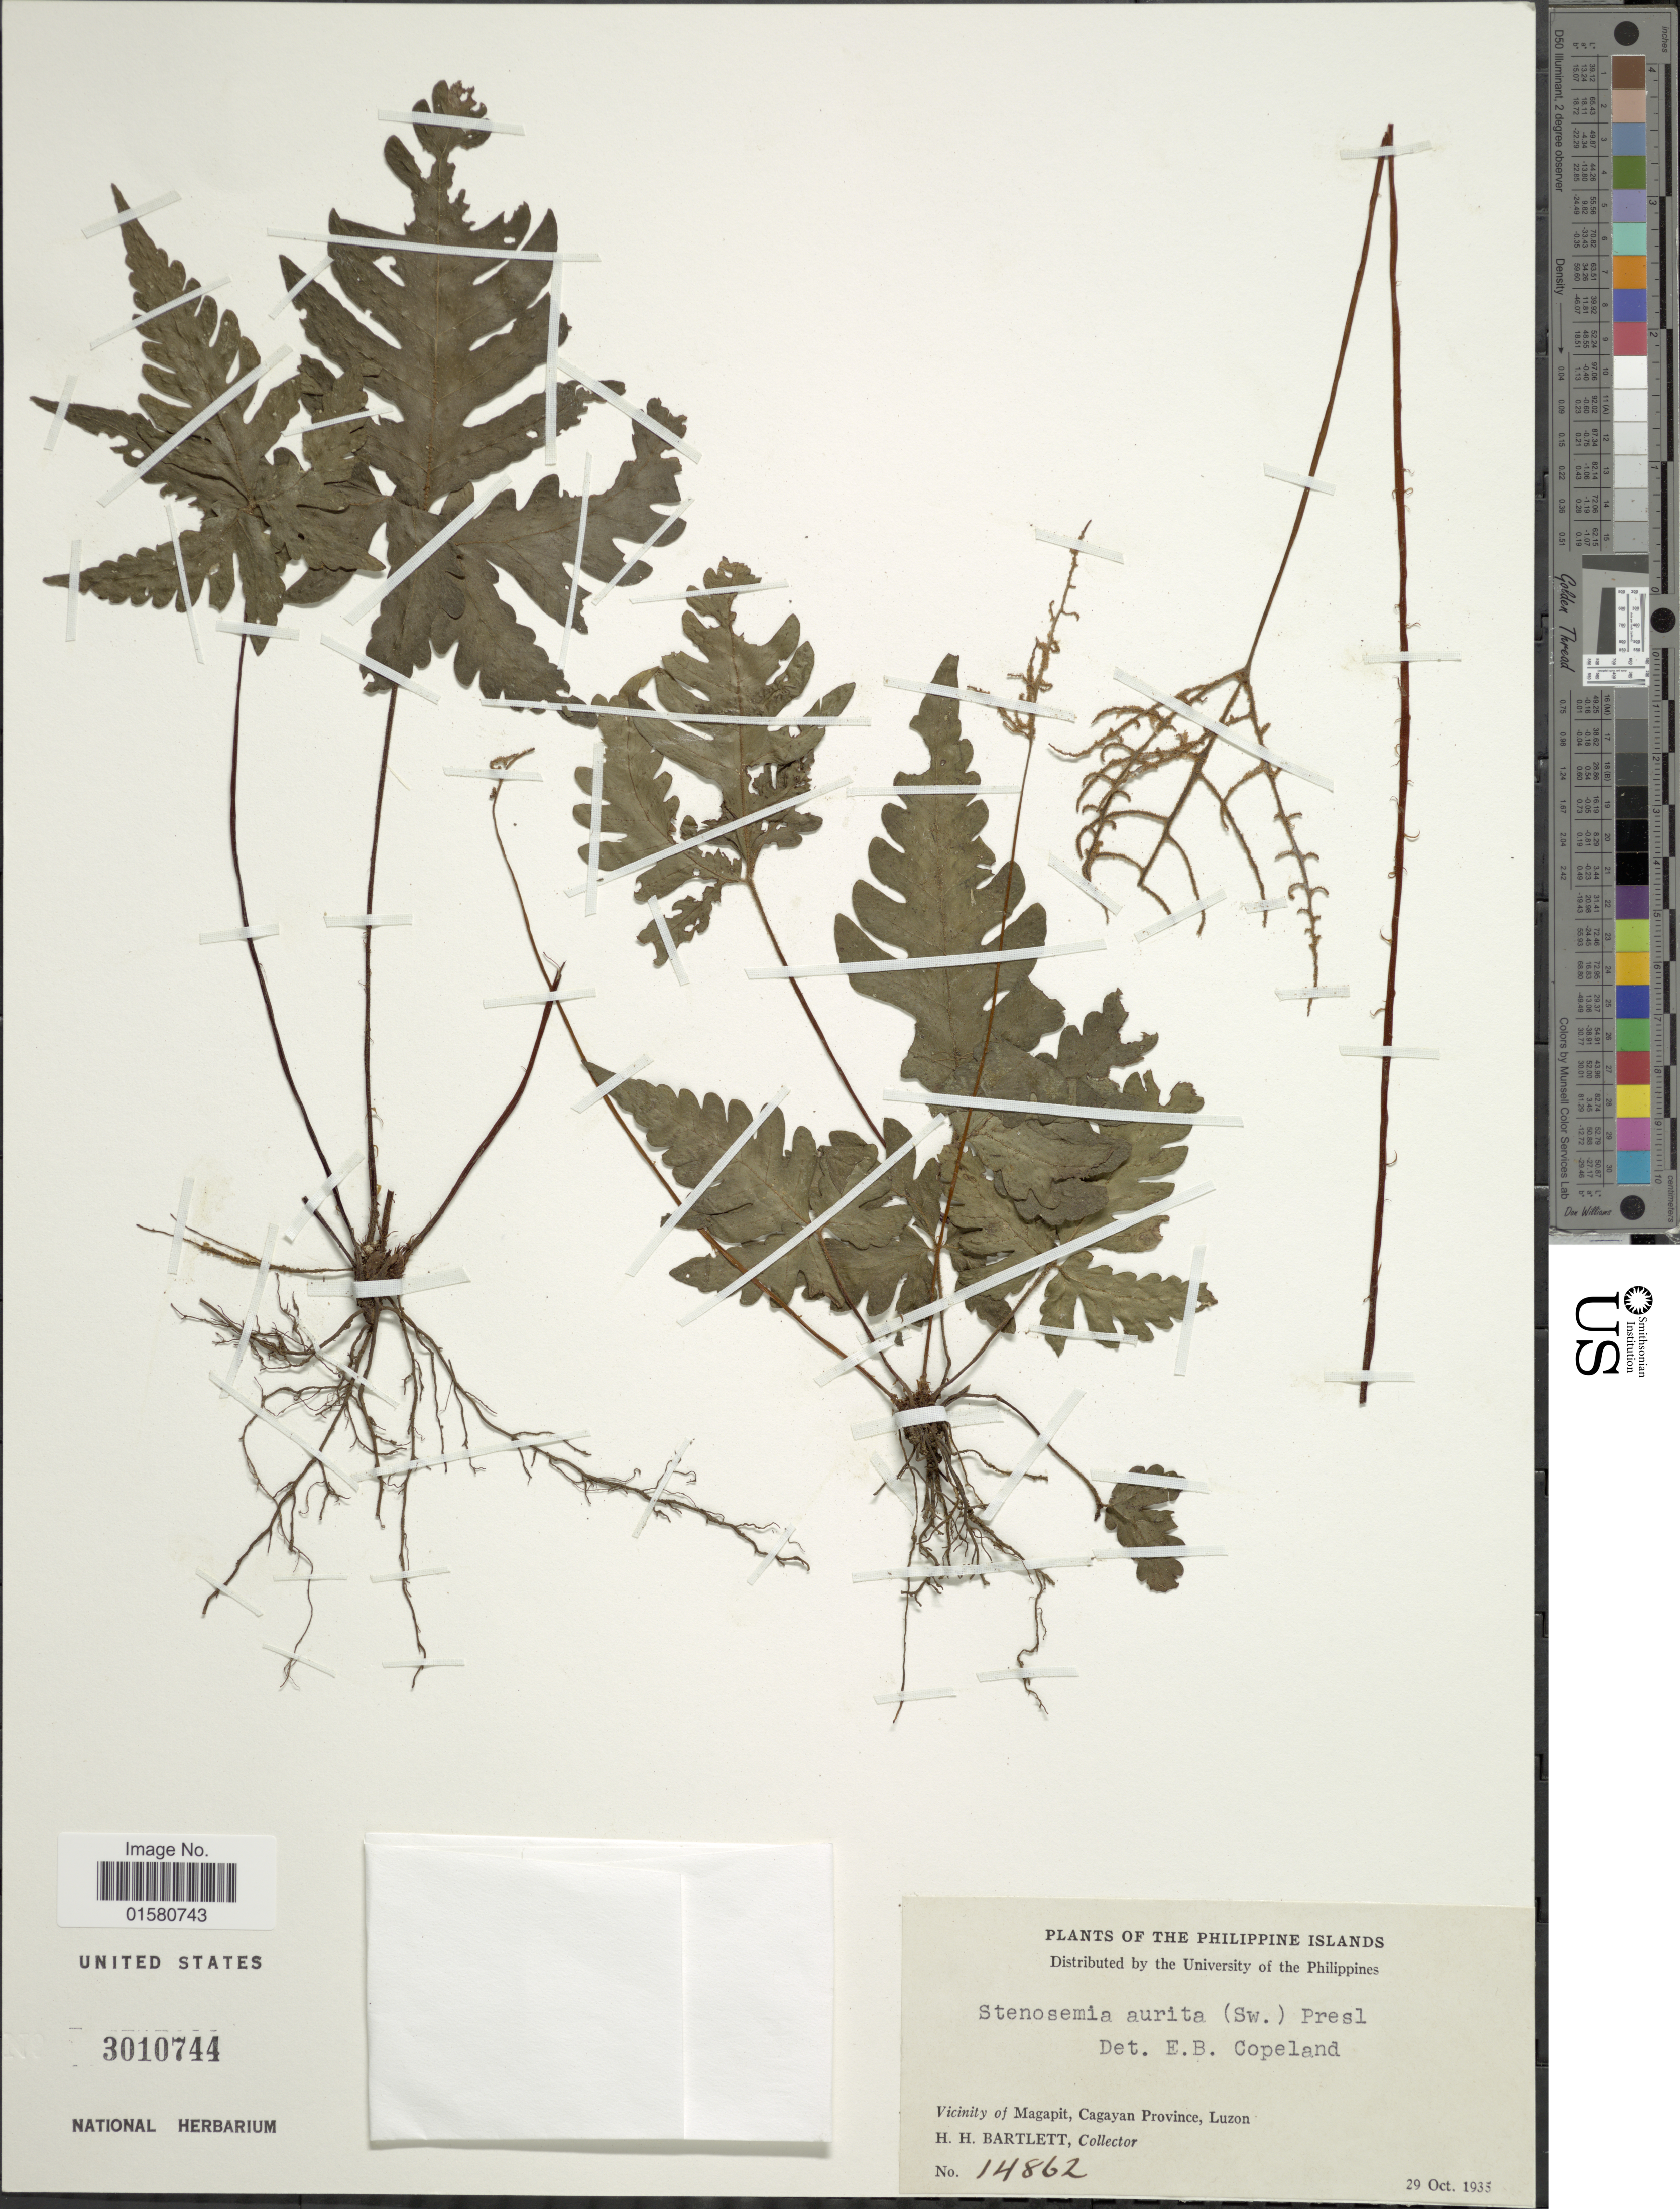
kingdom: Plantae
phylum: Tracheophyta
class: Polypodiopsida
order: Polypodiales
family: Tectariaceae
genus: Tectaria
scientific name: Tectaria aurita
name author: (Sw.) Chandra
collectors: H. H. Bartlett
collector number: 14862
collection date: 1935-10-29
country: Philippines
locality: Vicinity of Magapit, Cagayan Province, Luzon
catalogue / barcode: US 3010744